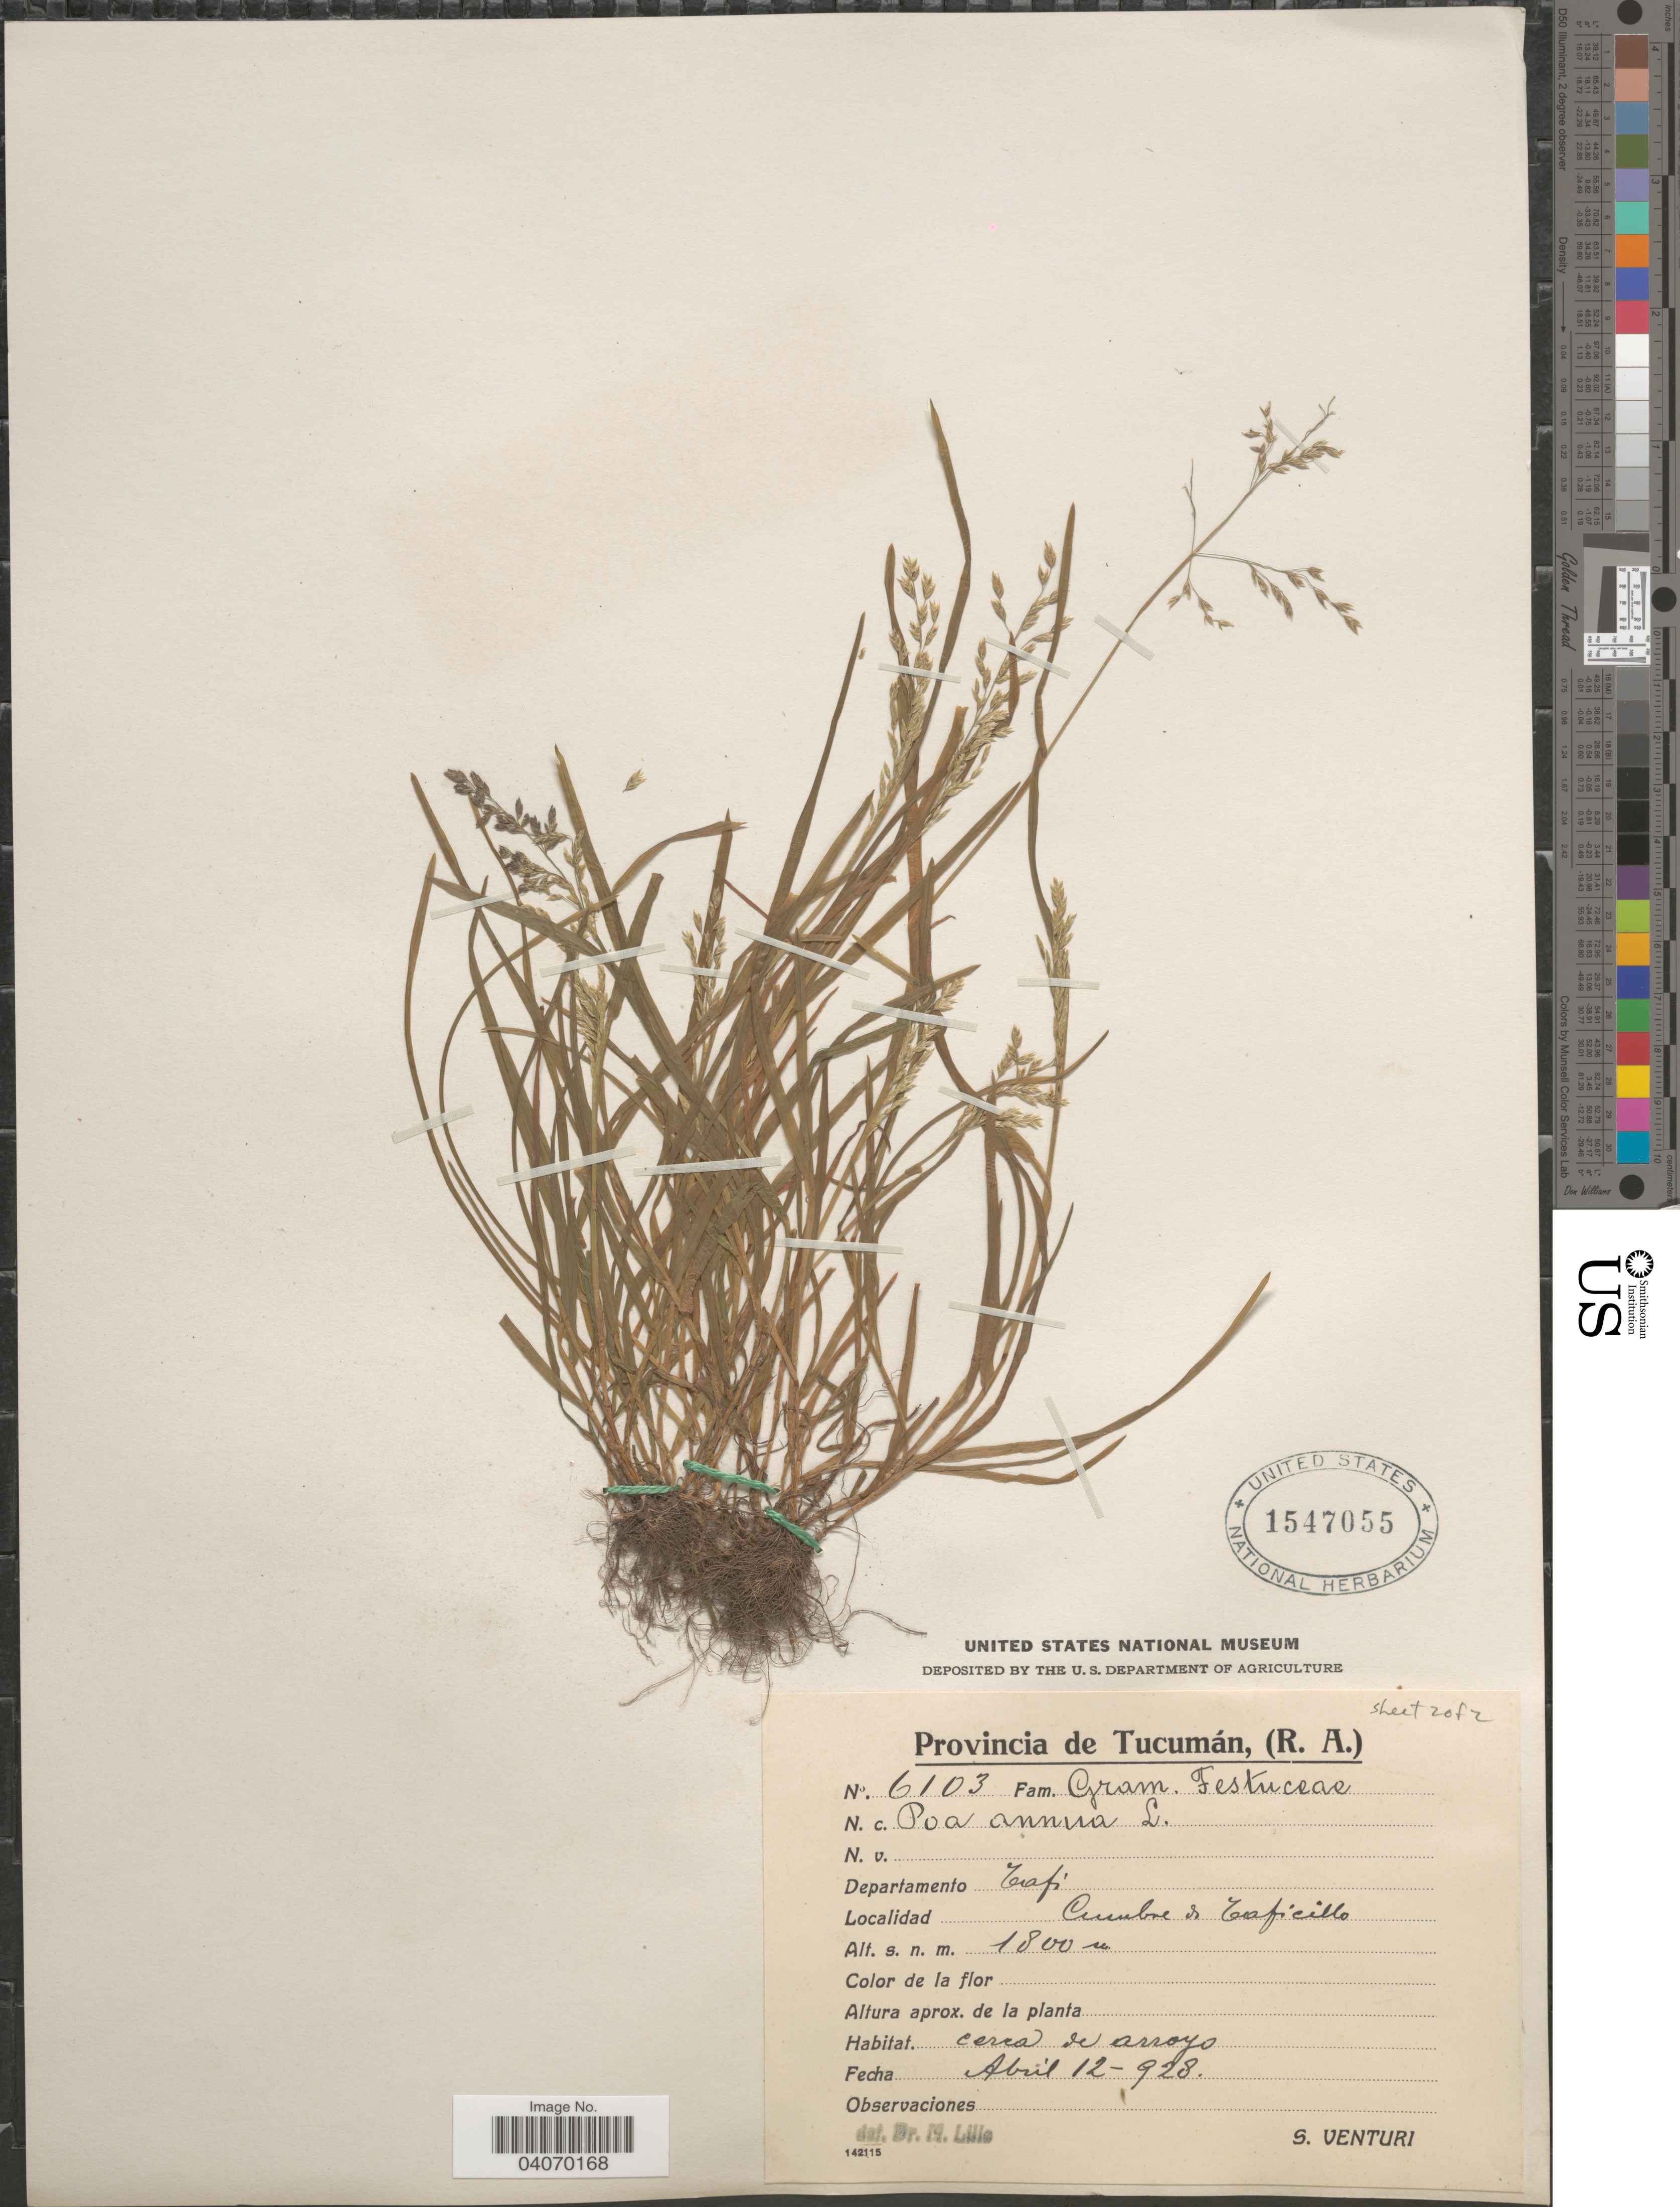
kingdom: Plantae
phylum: Tracheophyta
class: Liliopsida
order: Poales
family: Poaceae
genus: Poa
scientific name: Poa annua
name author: L.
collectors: S. Venturi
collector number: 6103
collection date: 1928-04-12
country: Argentina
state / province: Tucuman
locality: Departamento Tafi. Cumbre de Taficillo. Cerca de arroyo.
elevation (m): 1800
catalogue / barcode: US 1547055